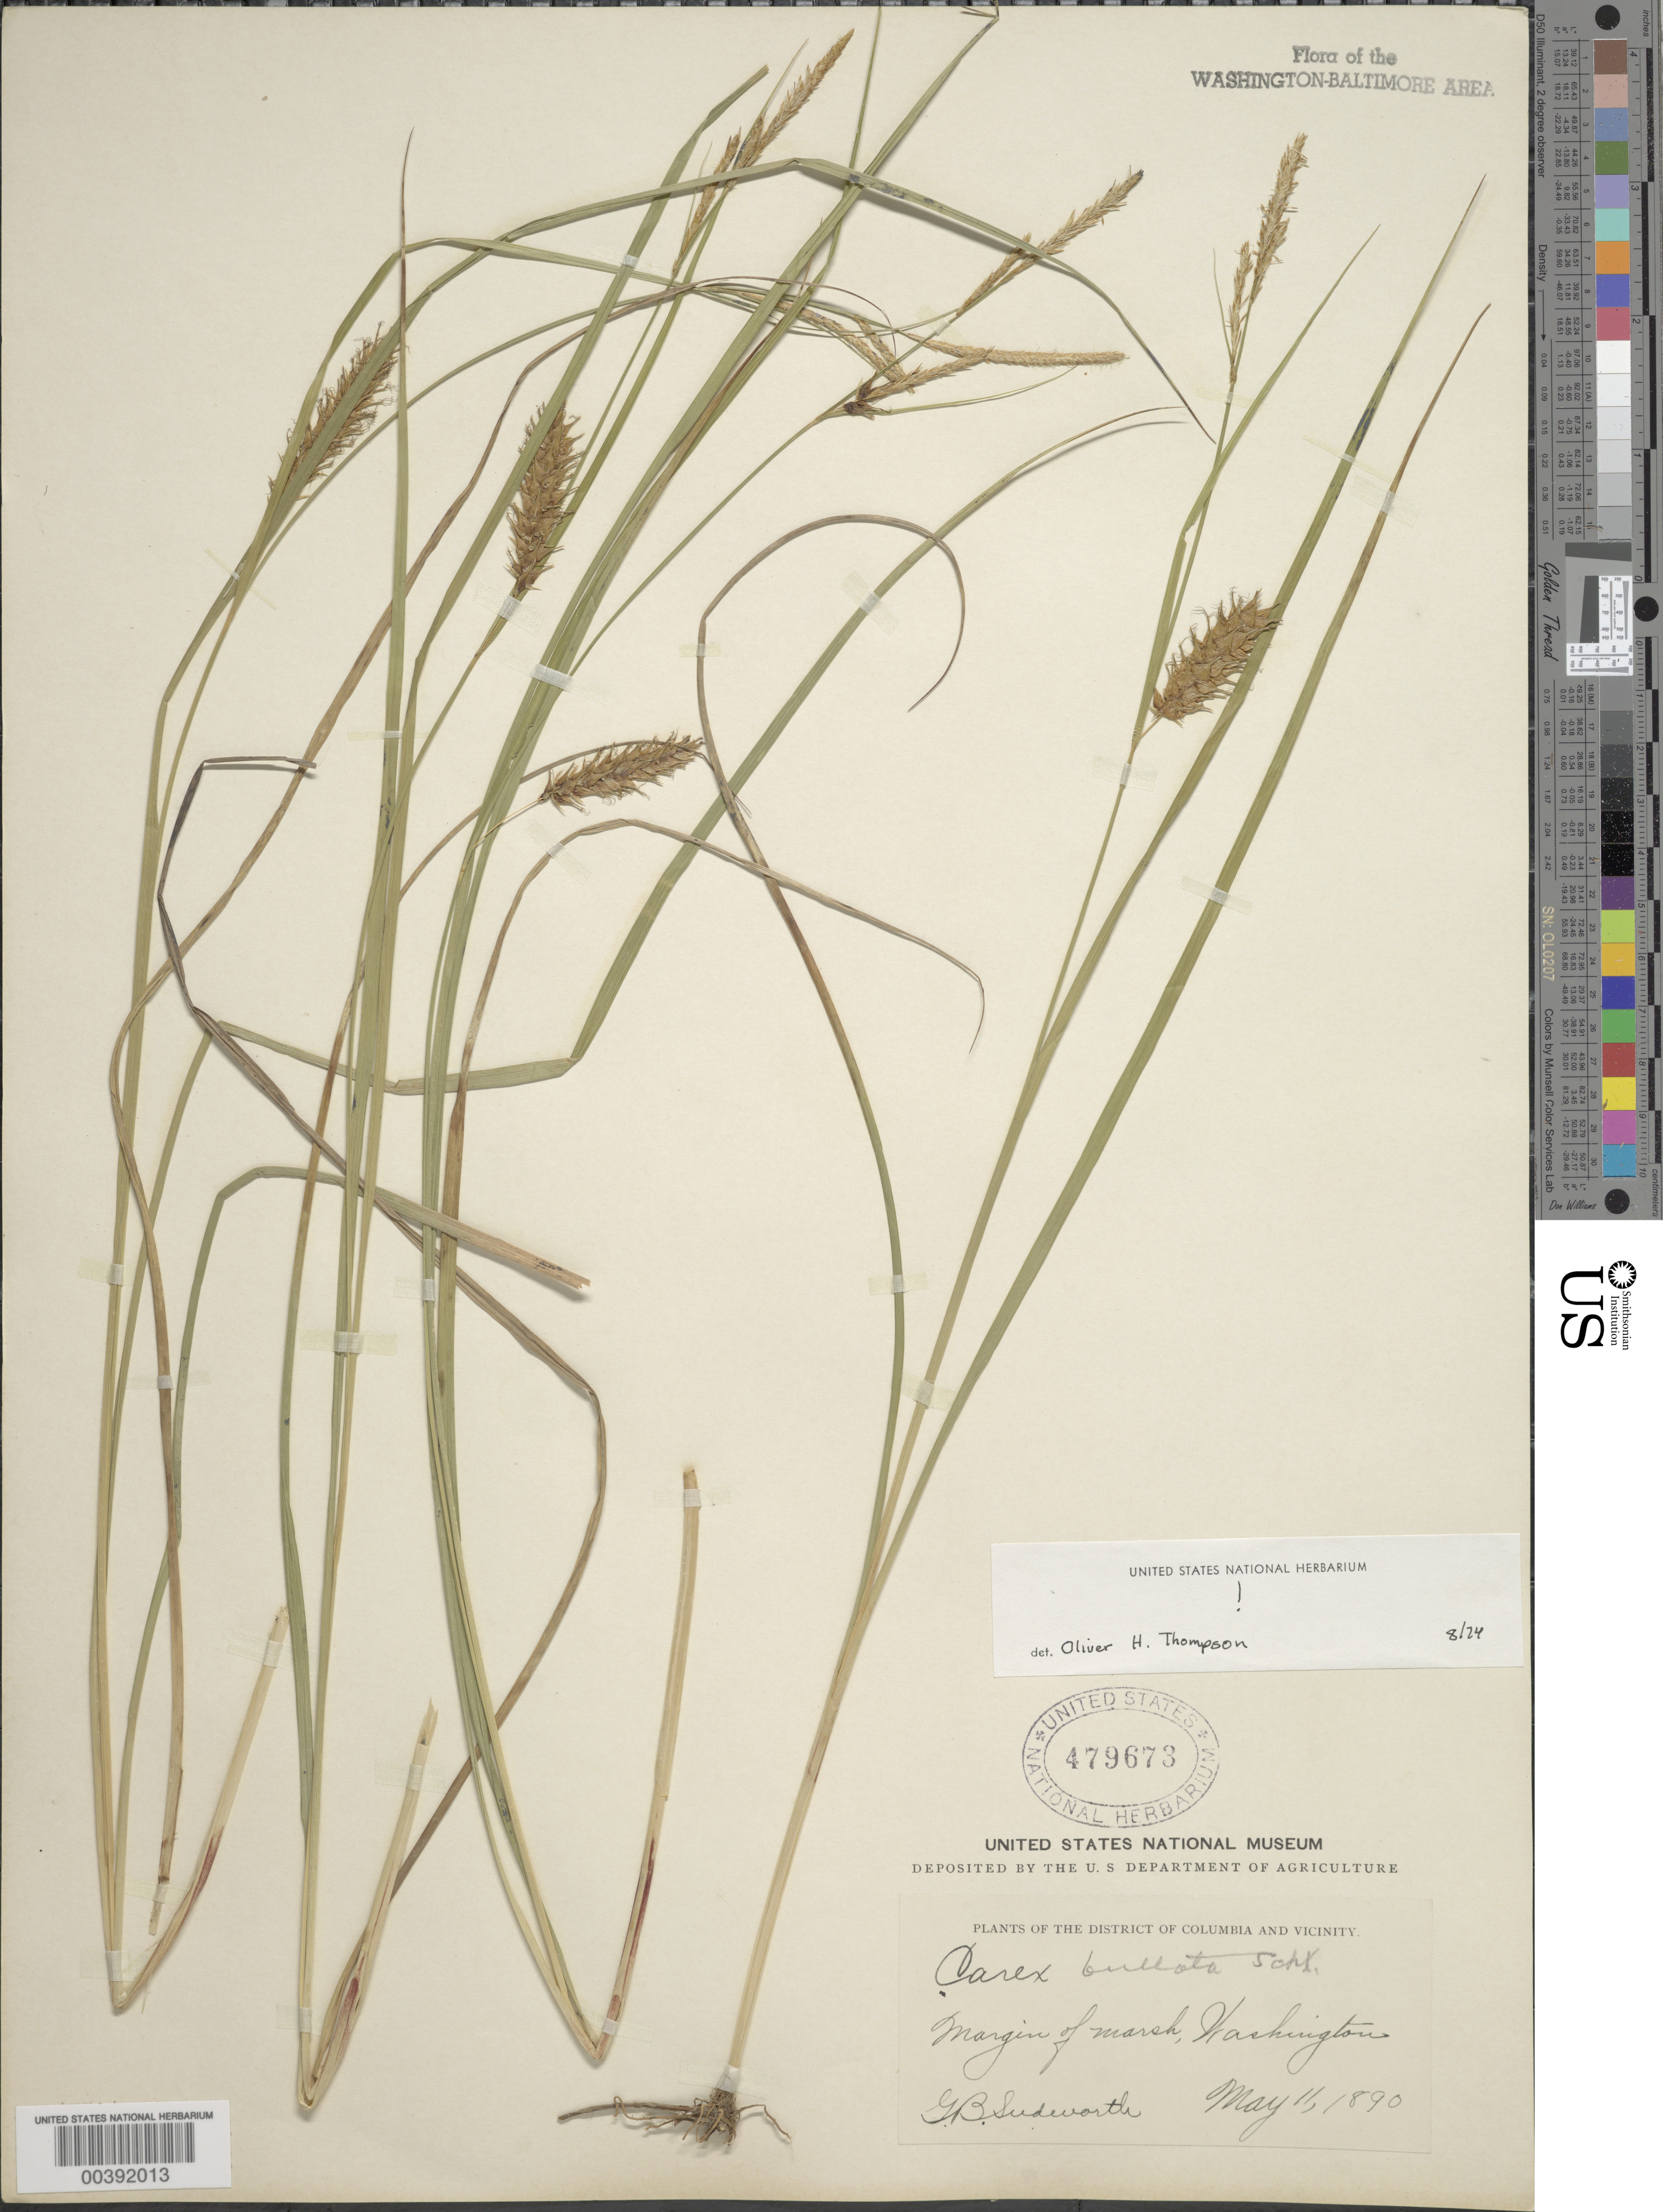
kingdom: Plantae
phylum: Tracheophyta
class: Liliopsida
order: Poales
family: Cyperaceae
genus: Carex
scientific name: Carex bullata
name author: Schkuhr ex Willd.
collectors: G. B. Sudworth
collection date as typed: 11 May 1890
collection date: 1890-05-11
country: United States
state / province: District of Columbia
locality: Washington DC Area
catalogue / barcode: US 479673